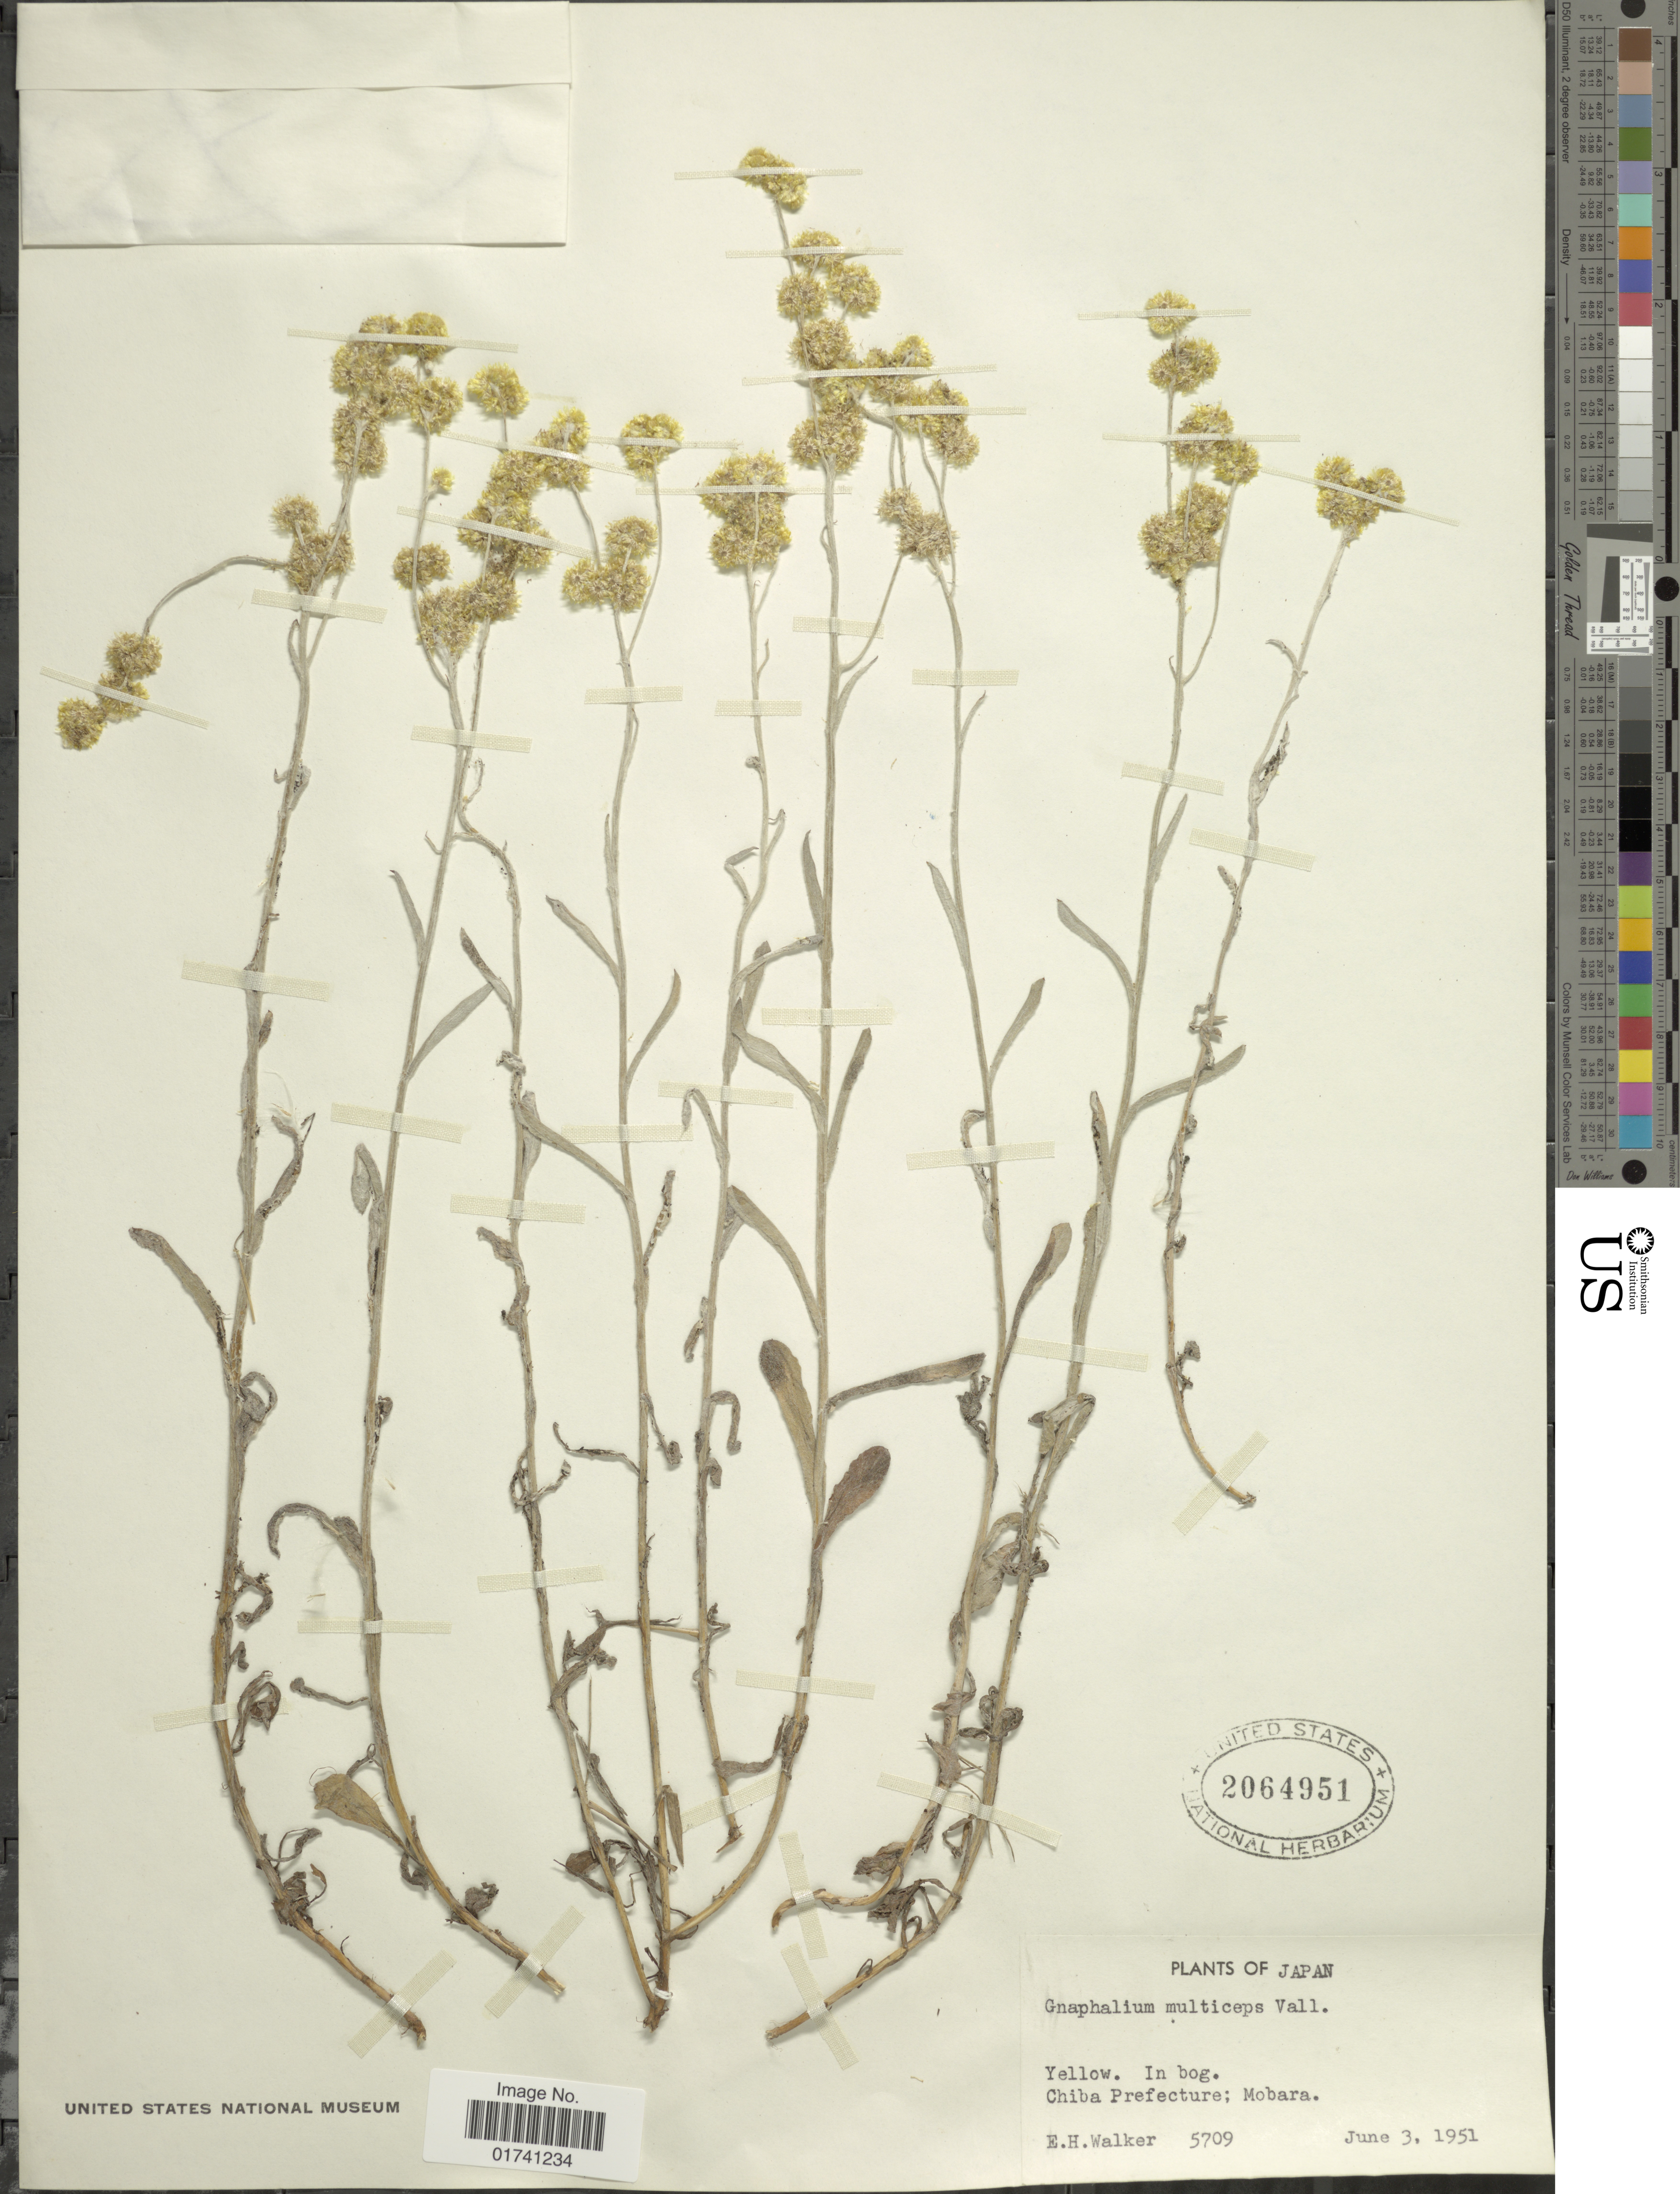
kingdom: Plantae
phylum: Tracheophyta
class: Magnoliopsida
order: Asterales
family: Asteraceae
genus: Laphangium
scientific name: Laphangium affine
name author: (D. Don) Tzvelev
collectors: E. H. Walker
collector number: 5709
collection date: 1951-06-03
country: Japan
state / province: Tiba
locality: Chiba Prefecture, Mobara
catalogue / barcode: US 2064951